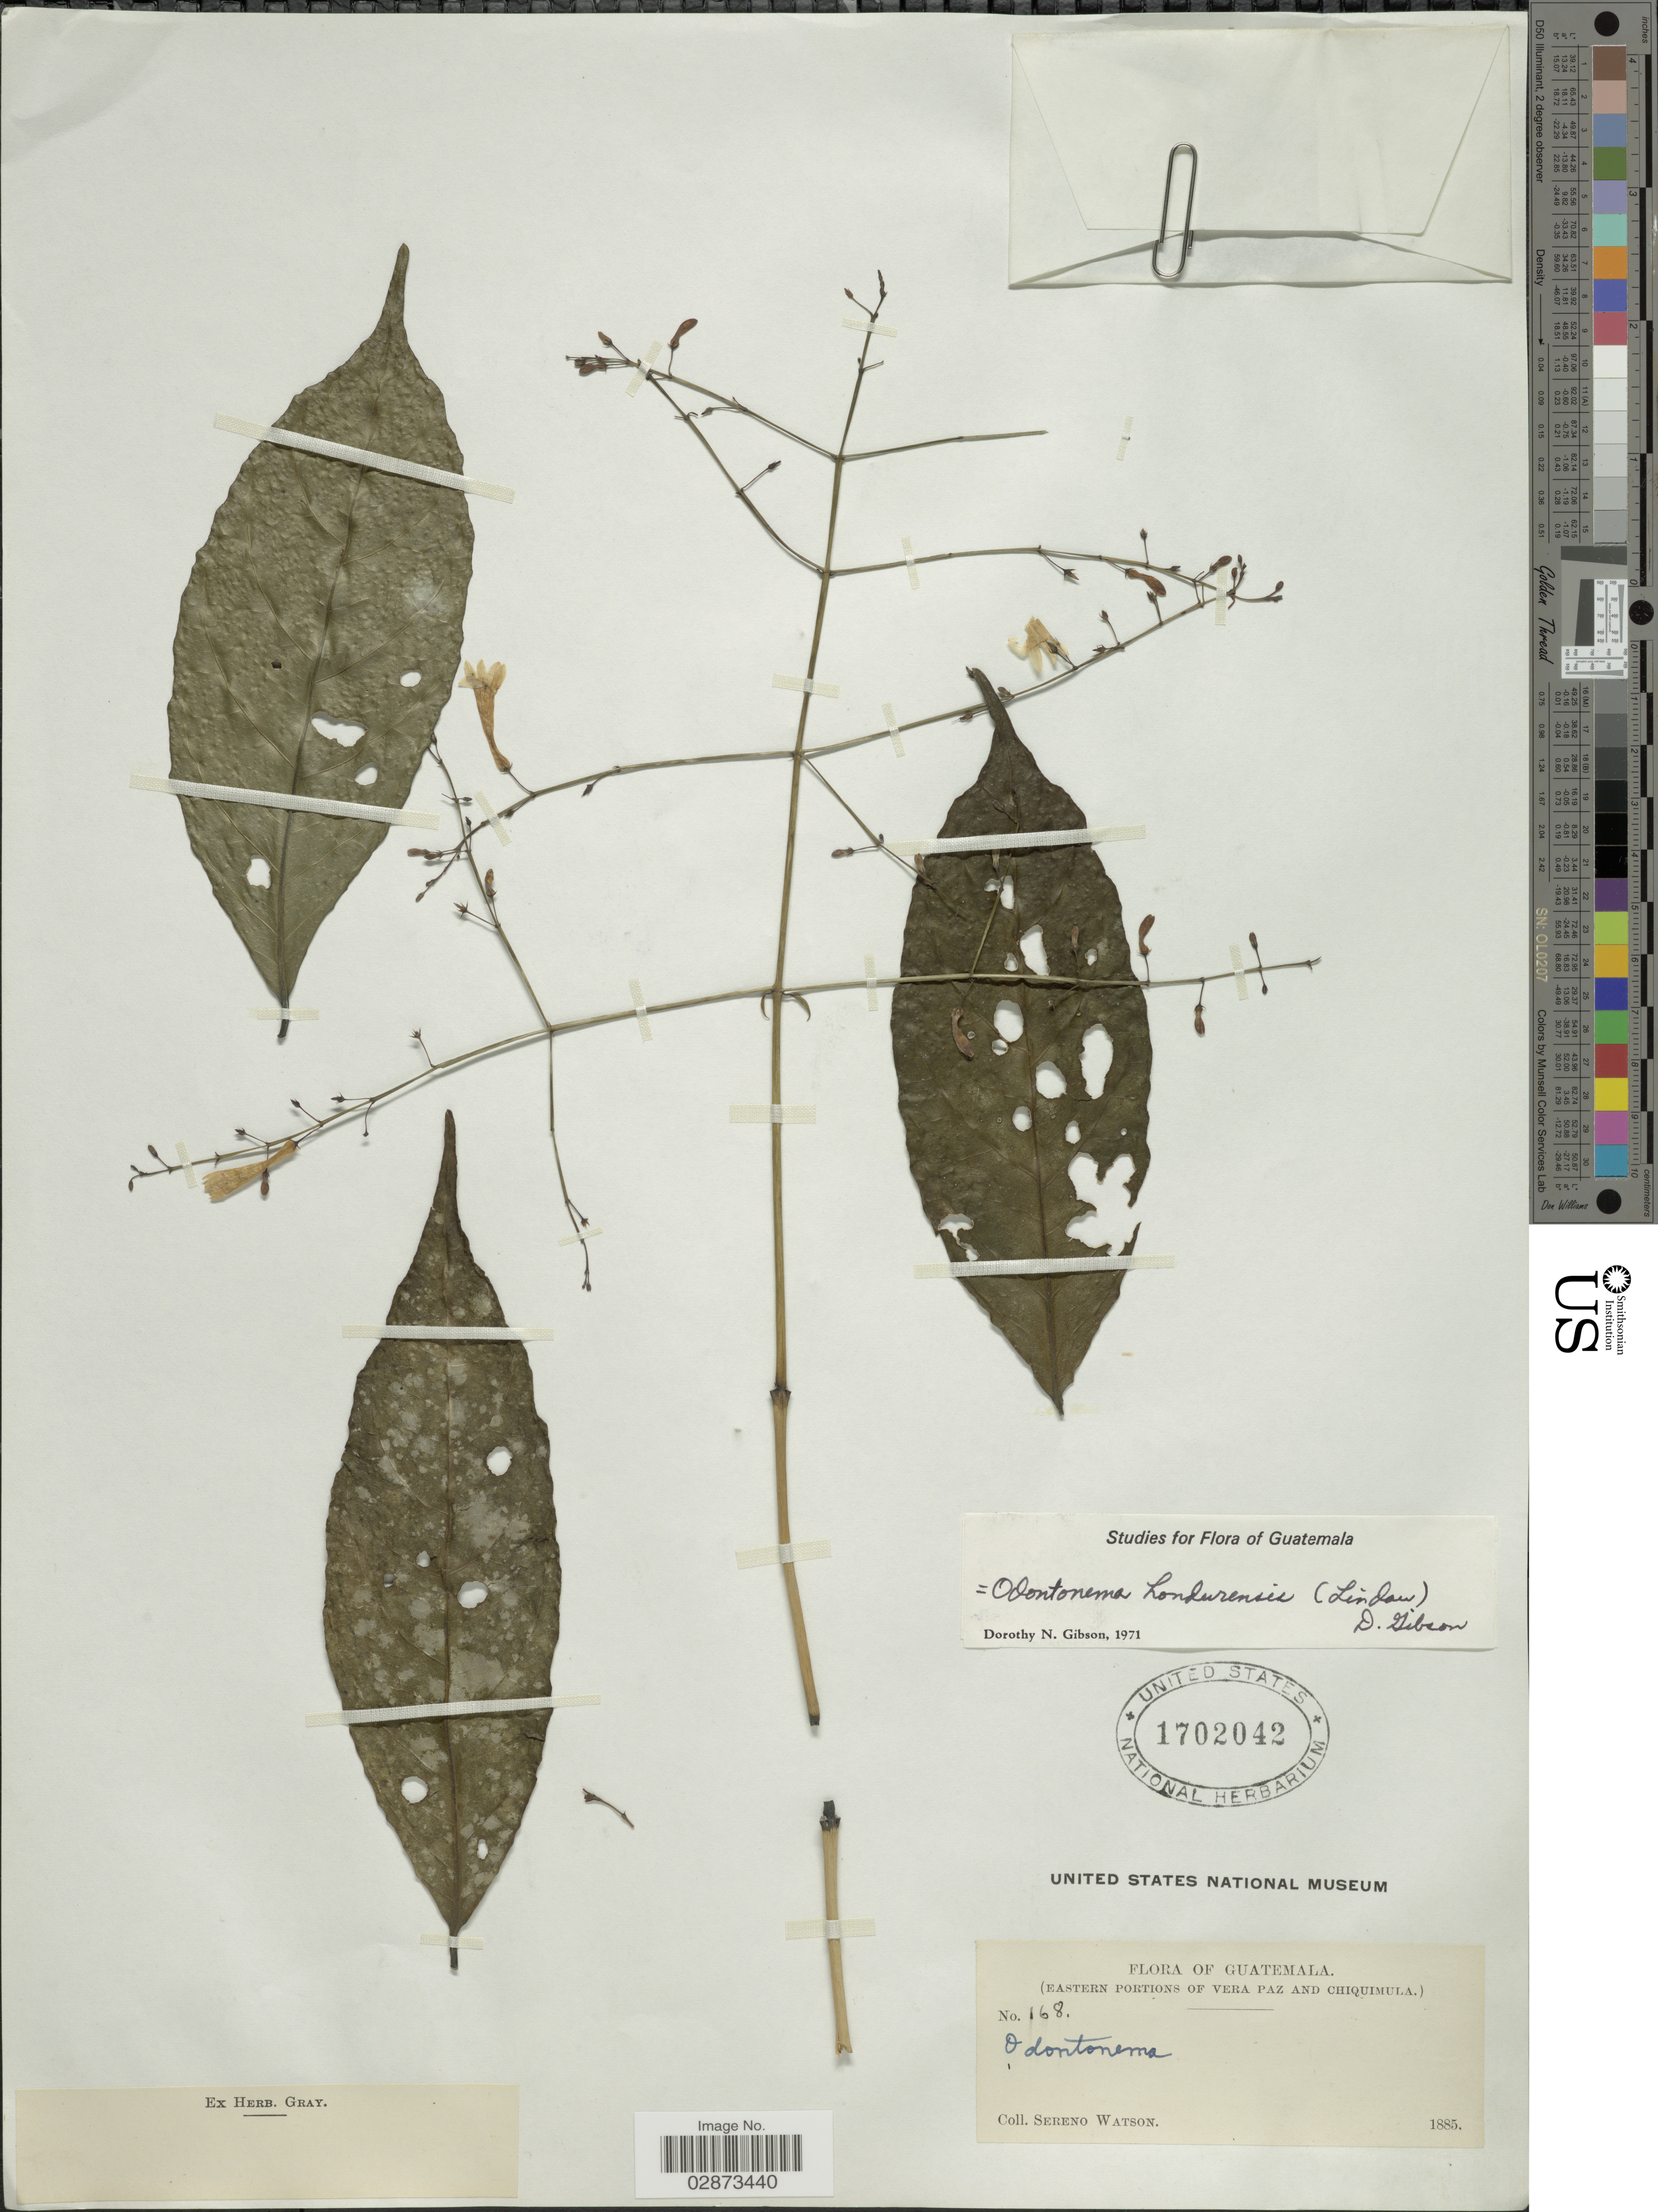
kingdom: Plantae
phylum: Tracheophyta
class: Magnoliopsida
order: Lamiales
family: Acanthaceae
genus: Odontonema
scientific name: Odontonema hondurensis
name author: (Lindau) D.N. Gibson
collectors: S. Watson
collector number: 168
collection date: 1885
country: Guatemala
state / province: Chiquimula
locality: Eastern Portions of Vera Paz and Chiquimula.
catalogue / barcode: US 1702042